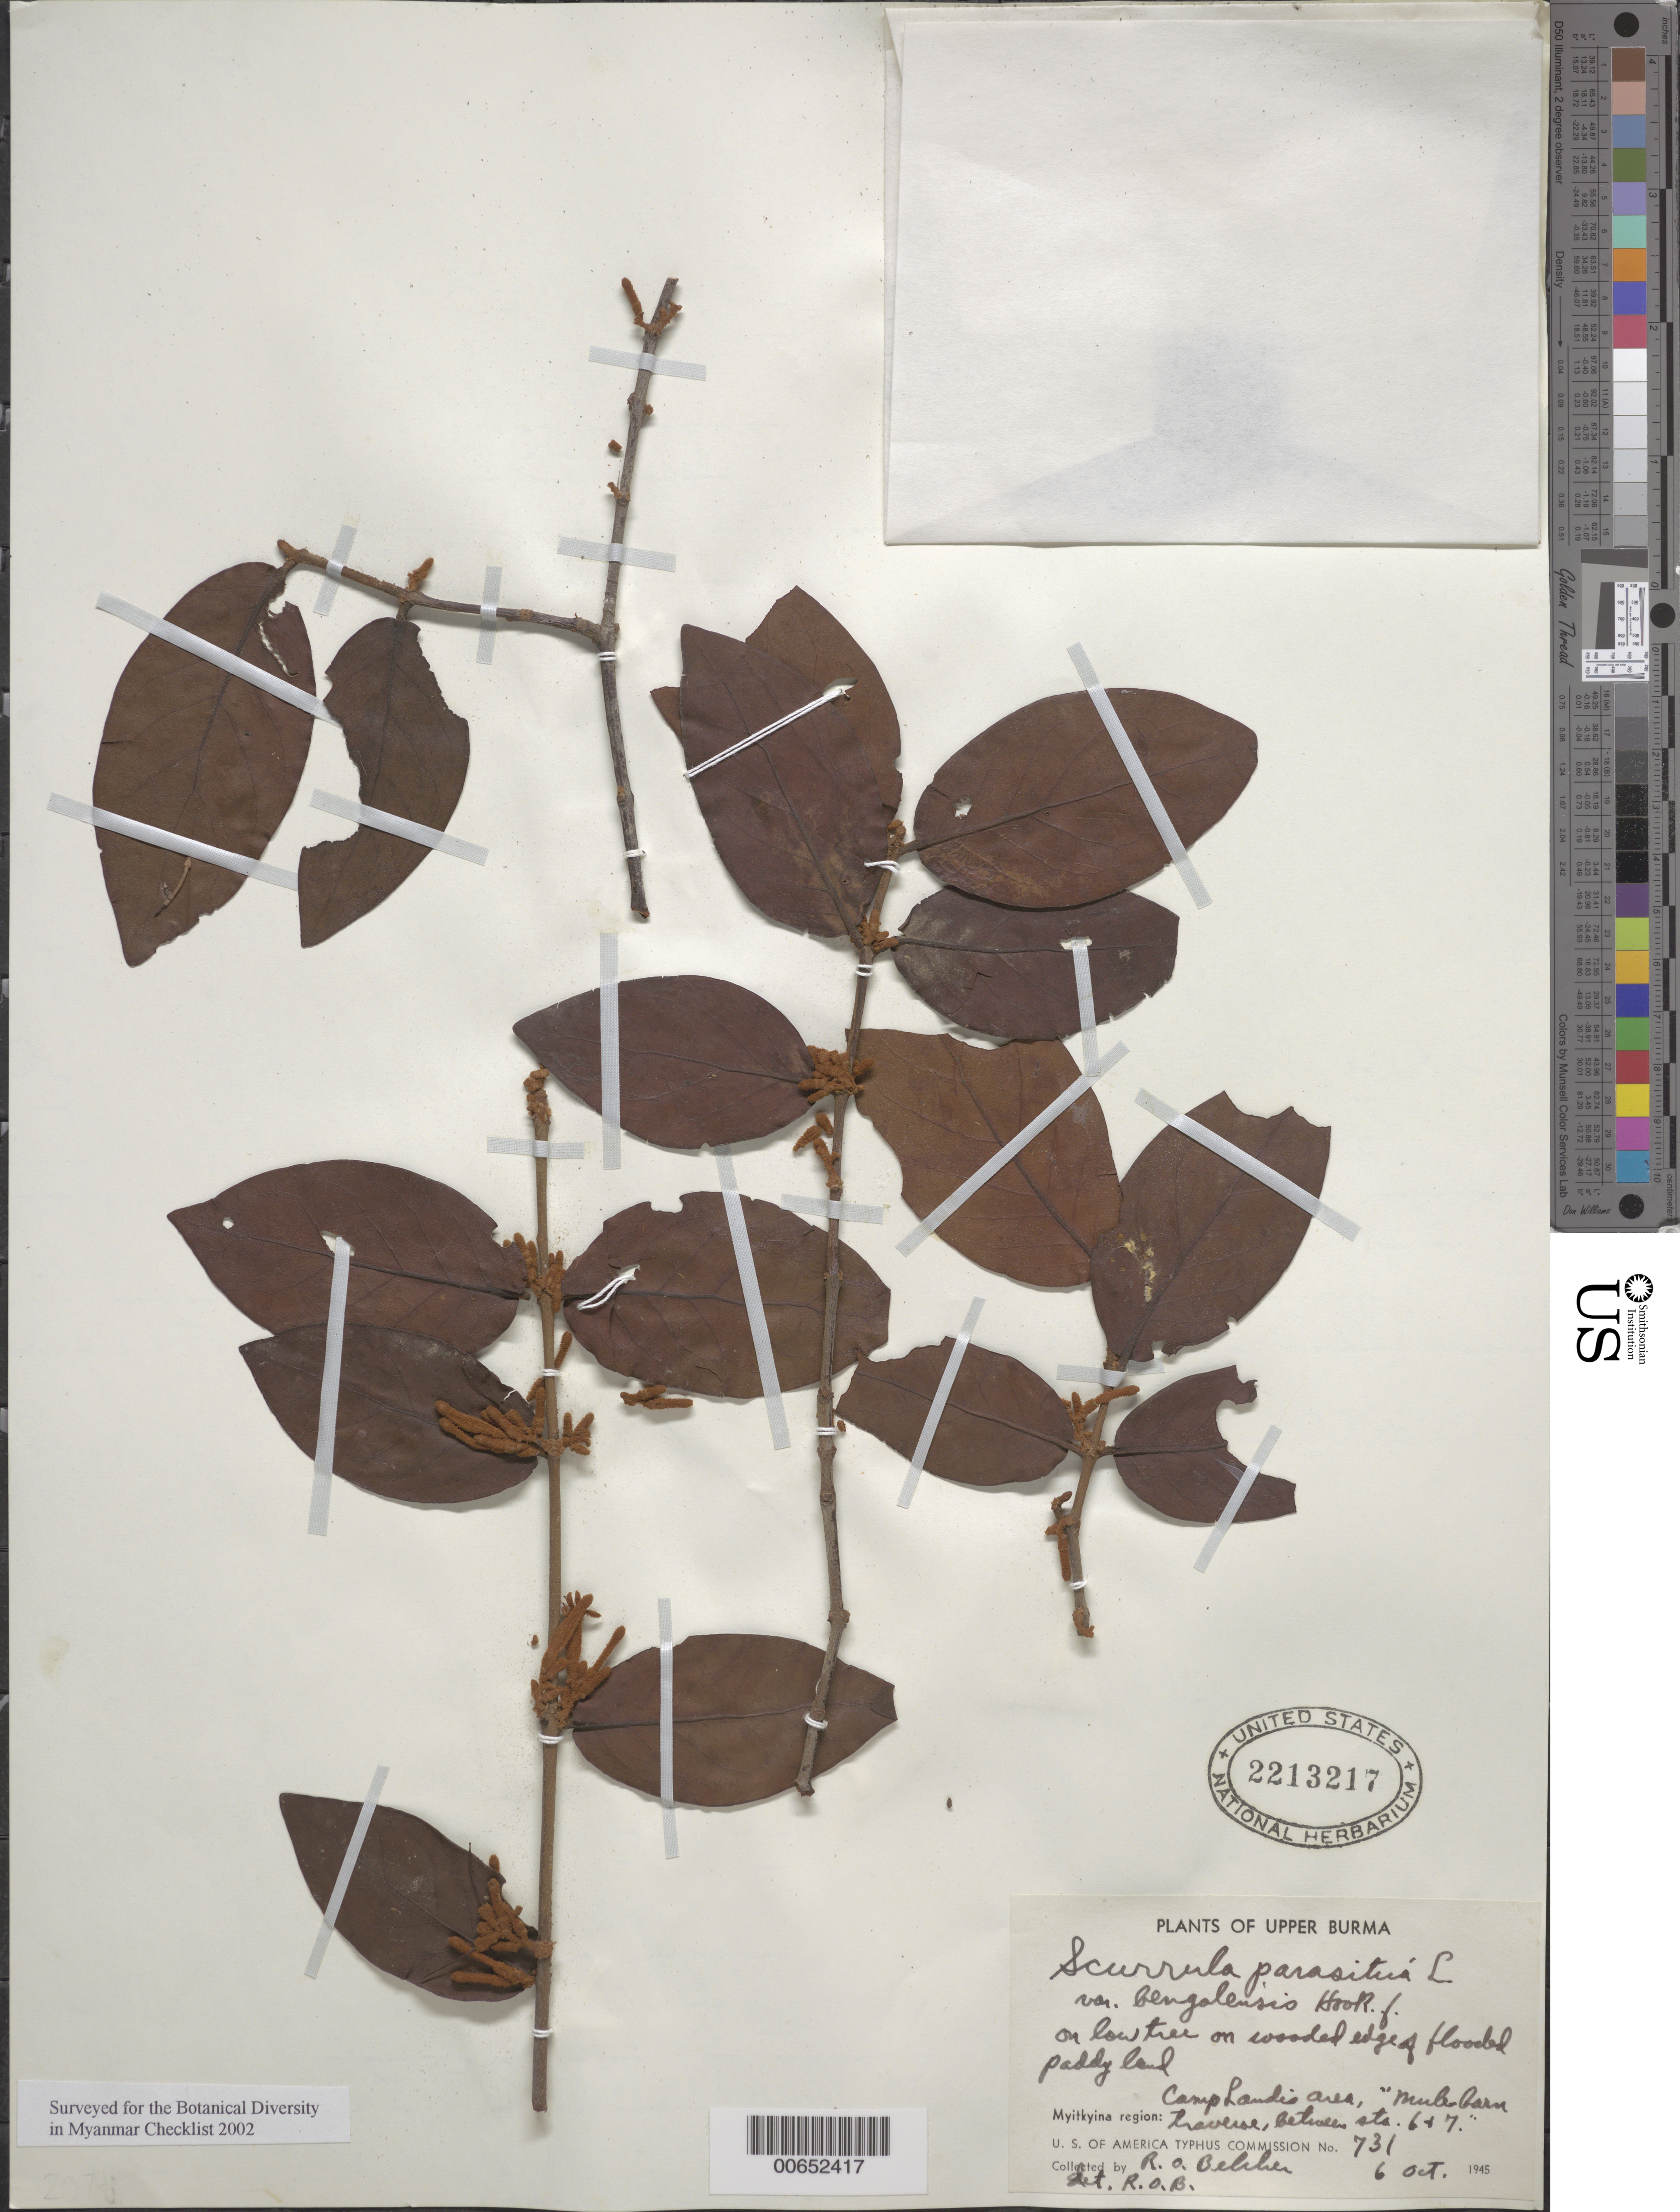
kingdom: Plantae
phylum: Tracheophyta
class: Magnoliopsida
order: Santalales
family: Loranthaceae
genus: Scurrula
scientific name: Scurrula parasitica var. bengalensis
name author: Hook. f.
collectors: R. Belcher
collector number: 731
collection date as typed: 06 Oct 1945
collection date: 1945-10-06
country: Myanmar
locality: Upper Burma, Myitkyina region, Camp Landis, Mule Barn Traverse.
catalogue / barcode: US 2213217